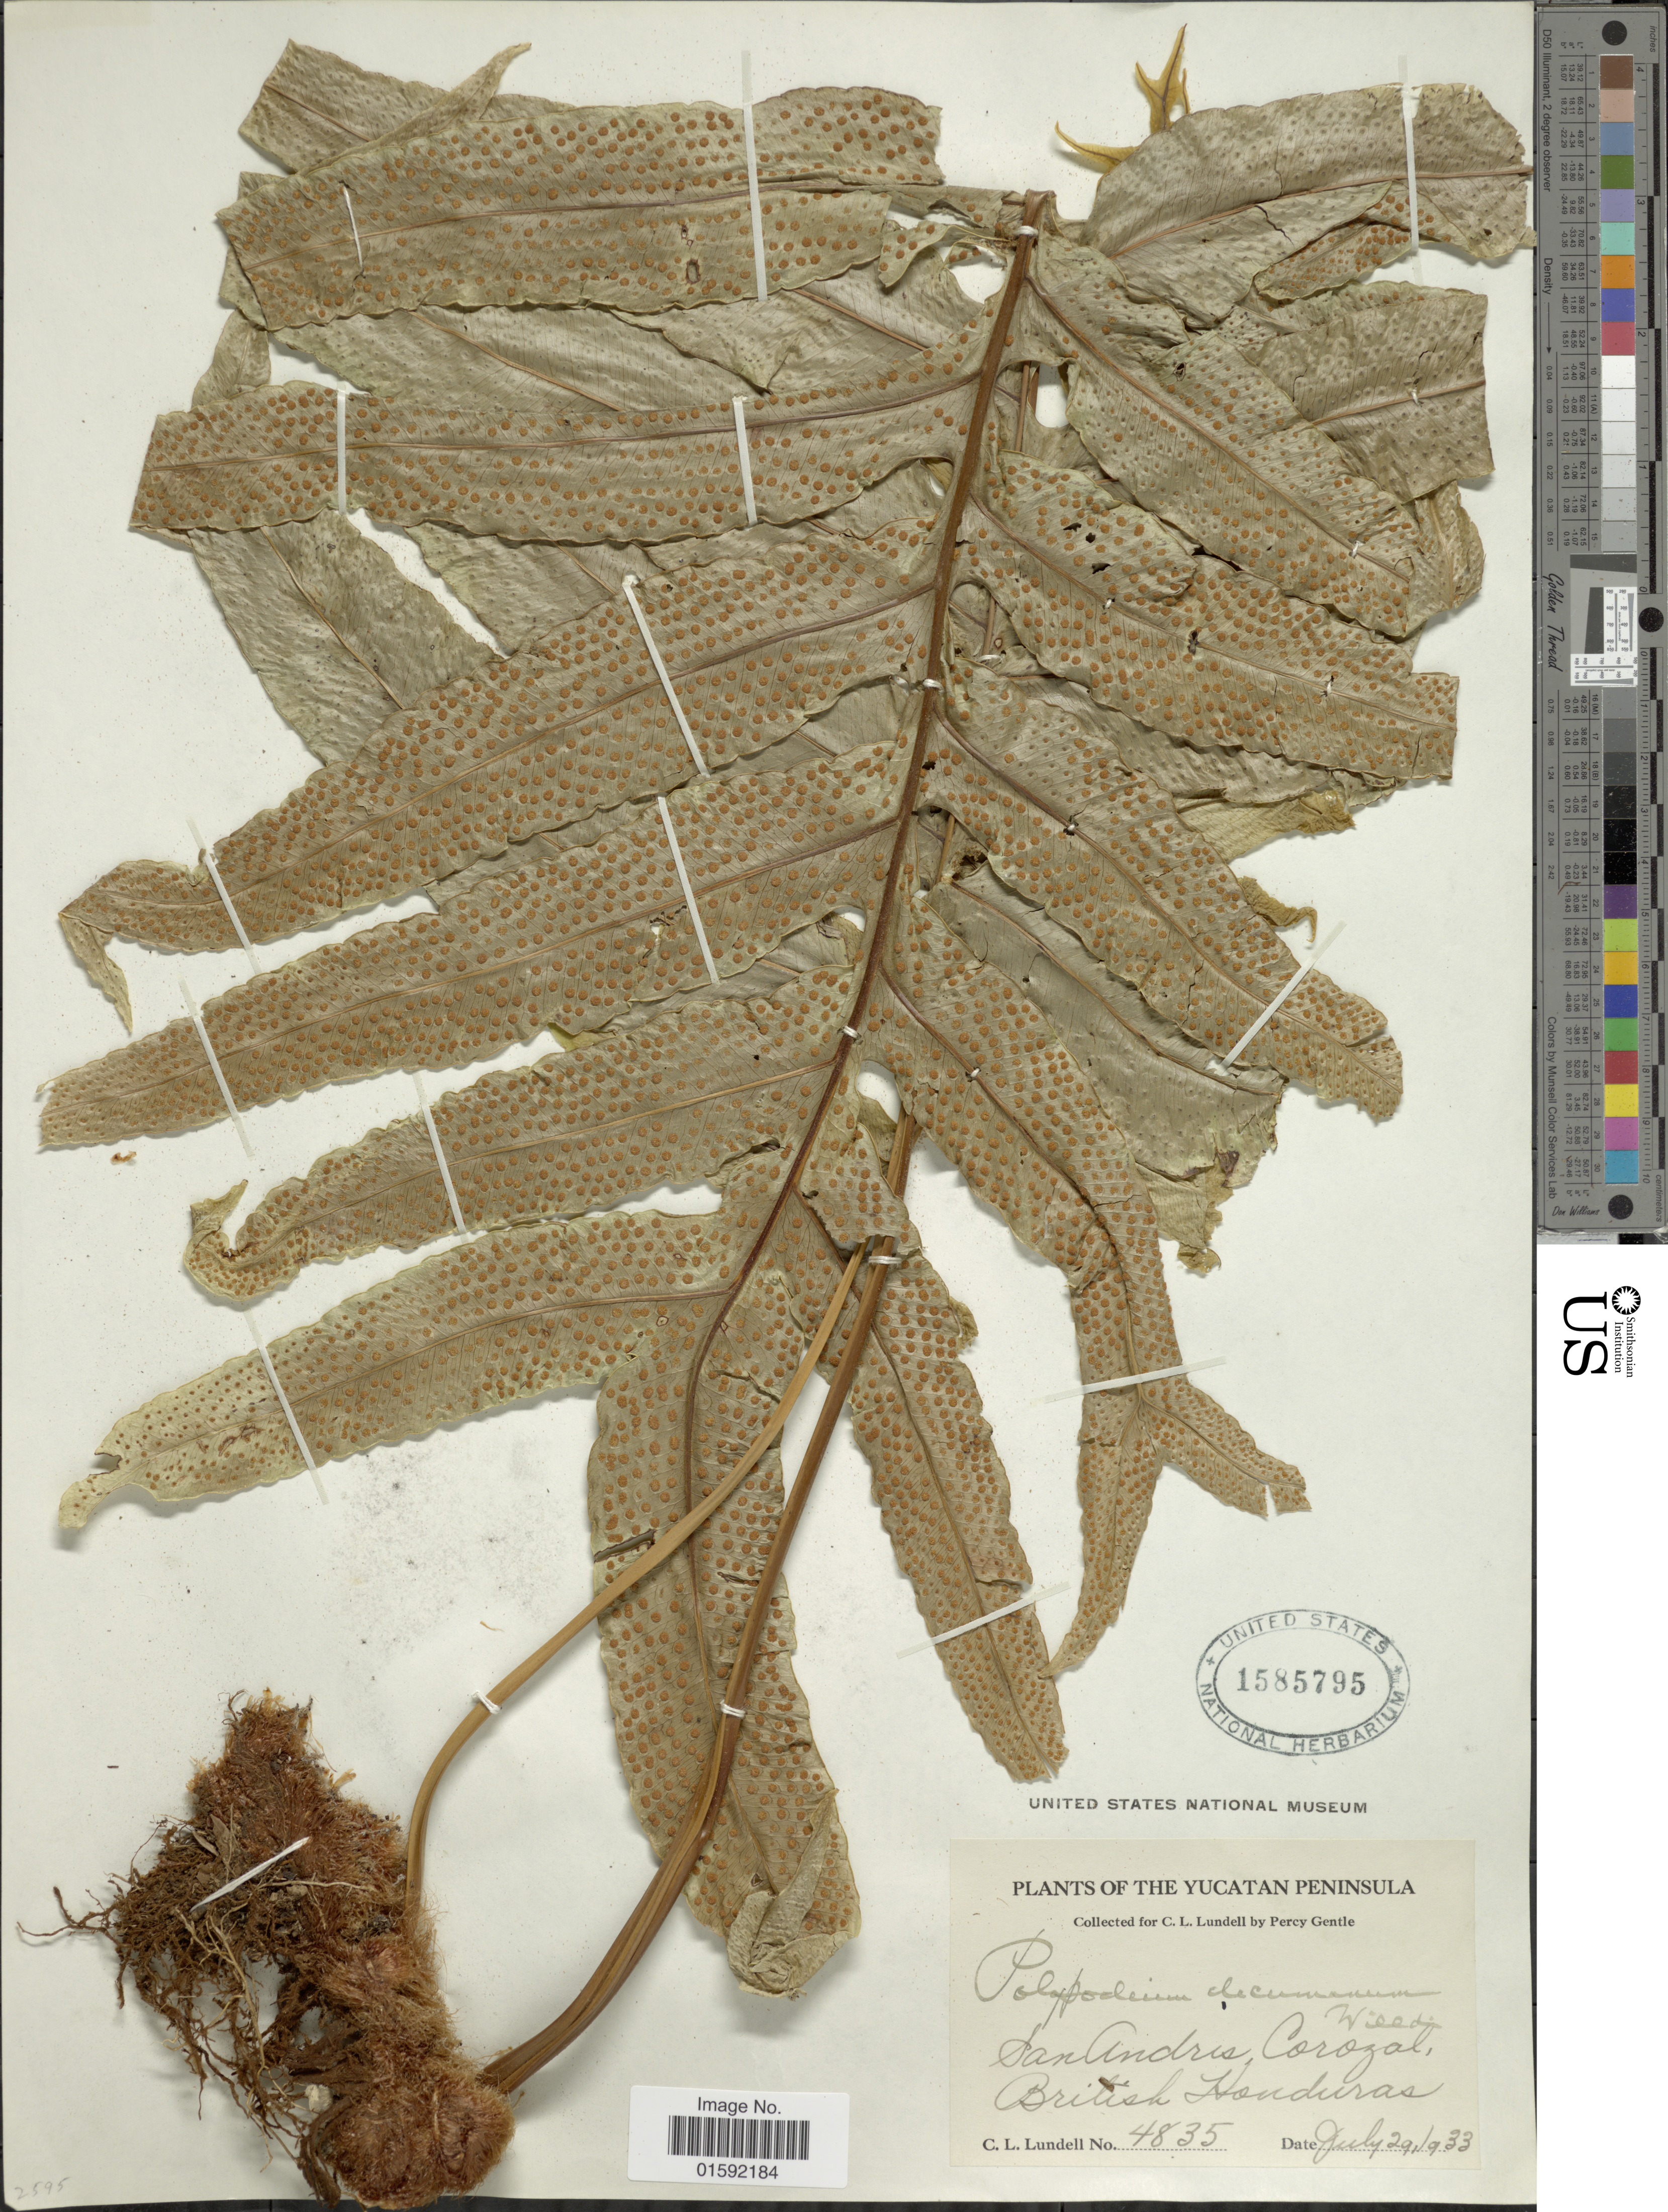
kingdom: Plantae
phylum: Tracheophyta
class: Polypodiopsida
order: Polypodiales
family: Polypodiaceae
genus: Phlebodium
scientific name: Phlebodium decumanum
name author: (Willd.) J. Sm.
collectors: C. L. Lundell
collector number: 4835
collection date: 1933-07-29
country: Belize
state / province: Corozal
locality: The Yucatan Peninsula, San Andris, Corozal, British Honduras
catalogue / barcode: US 1585795